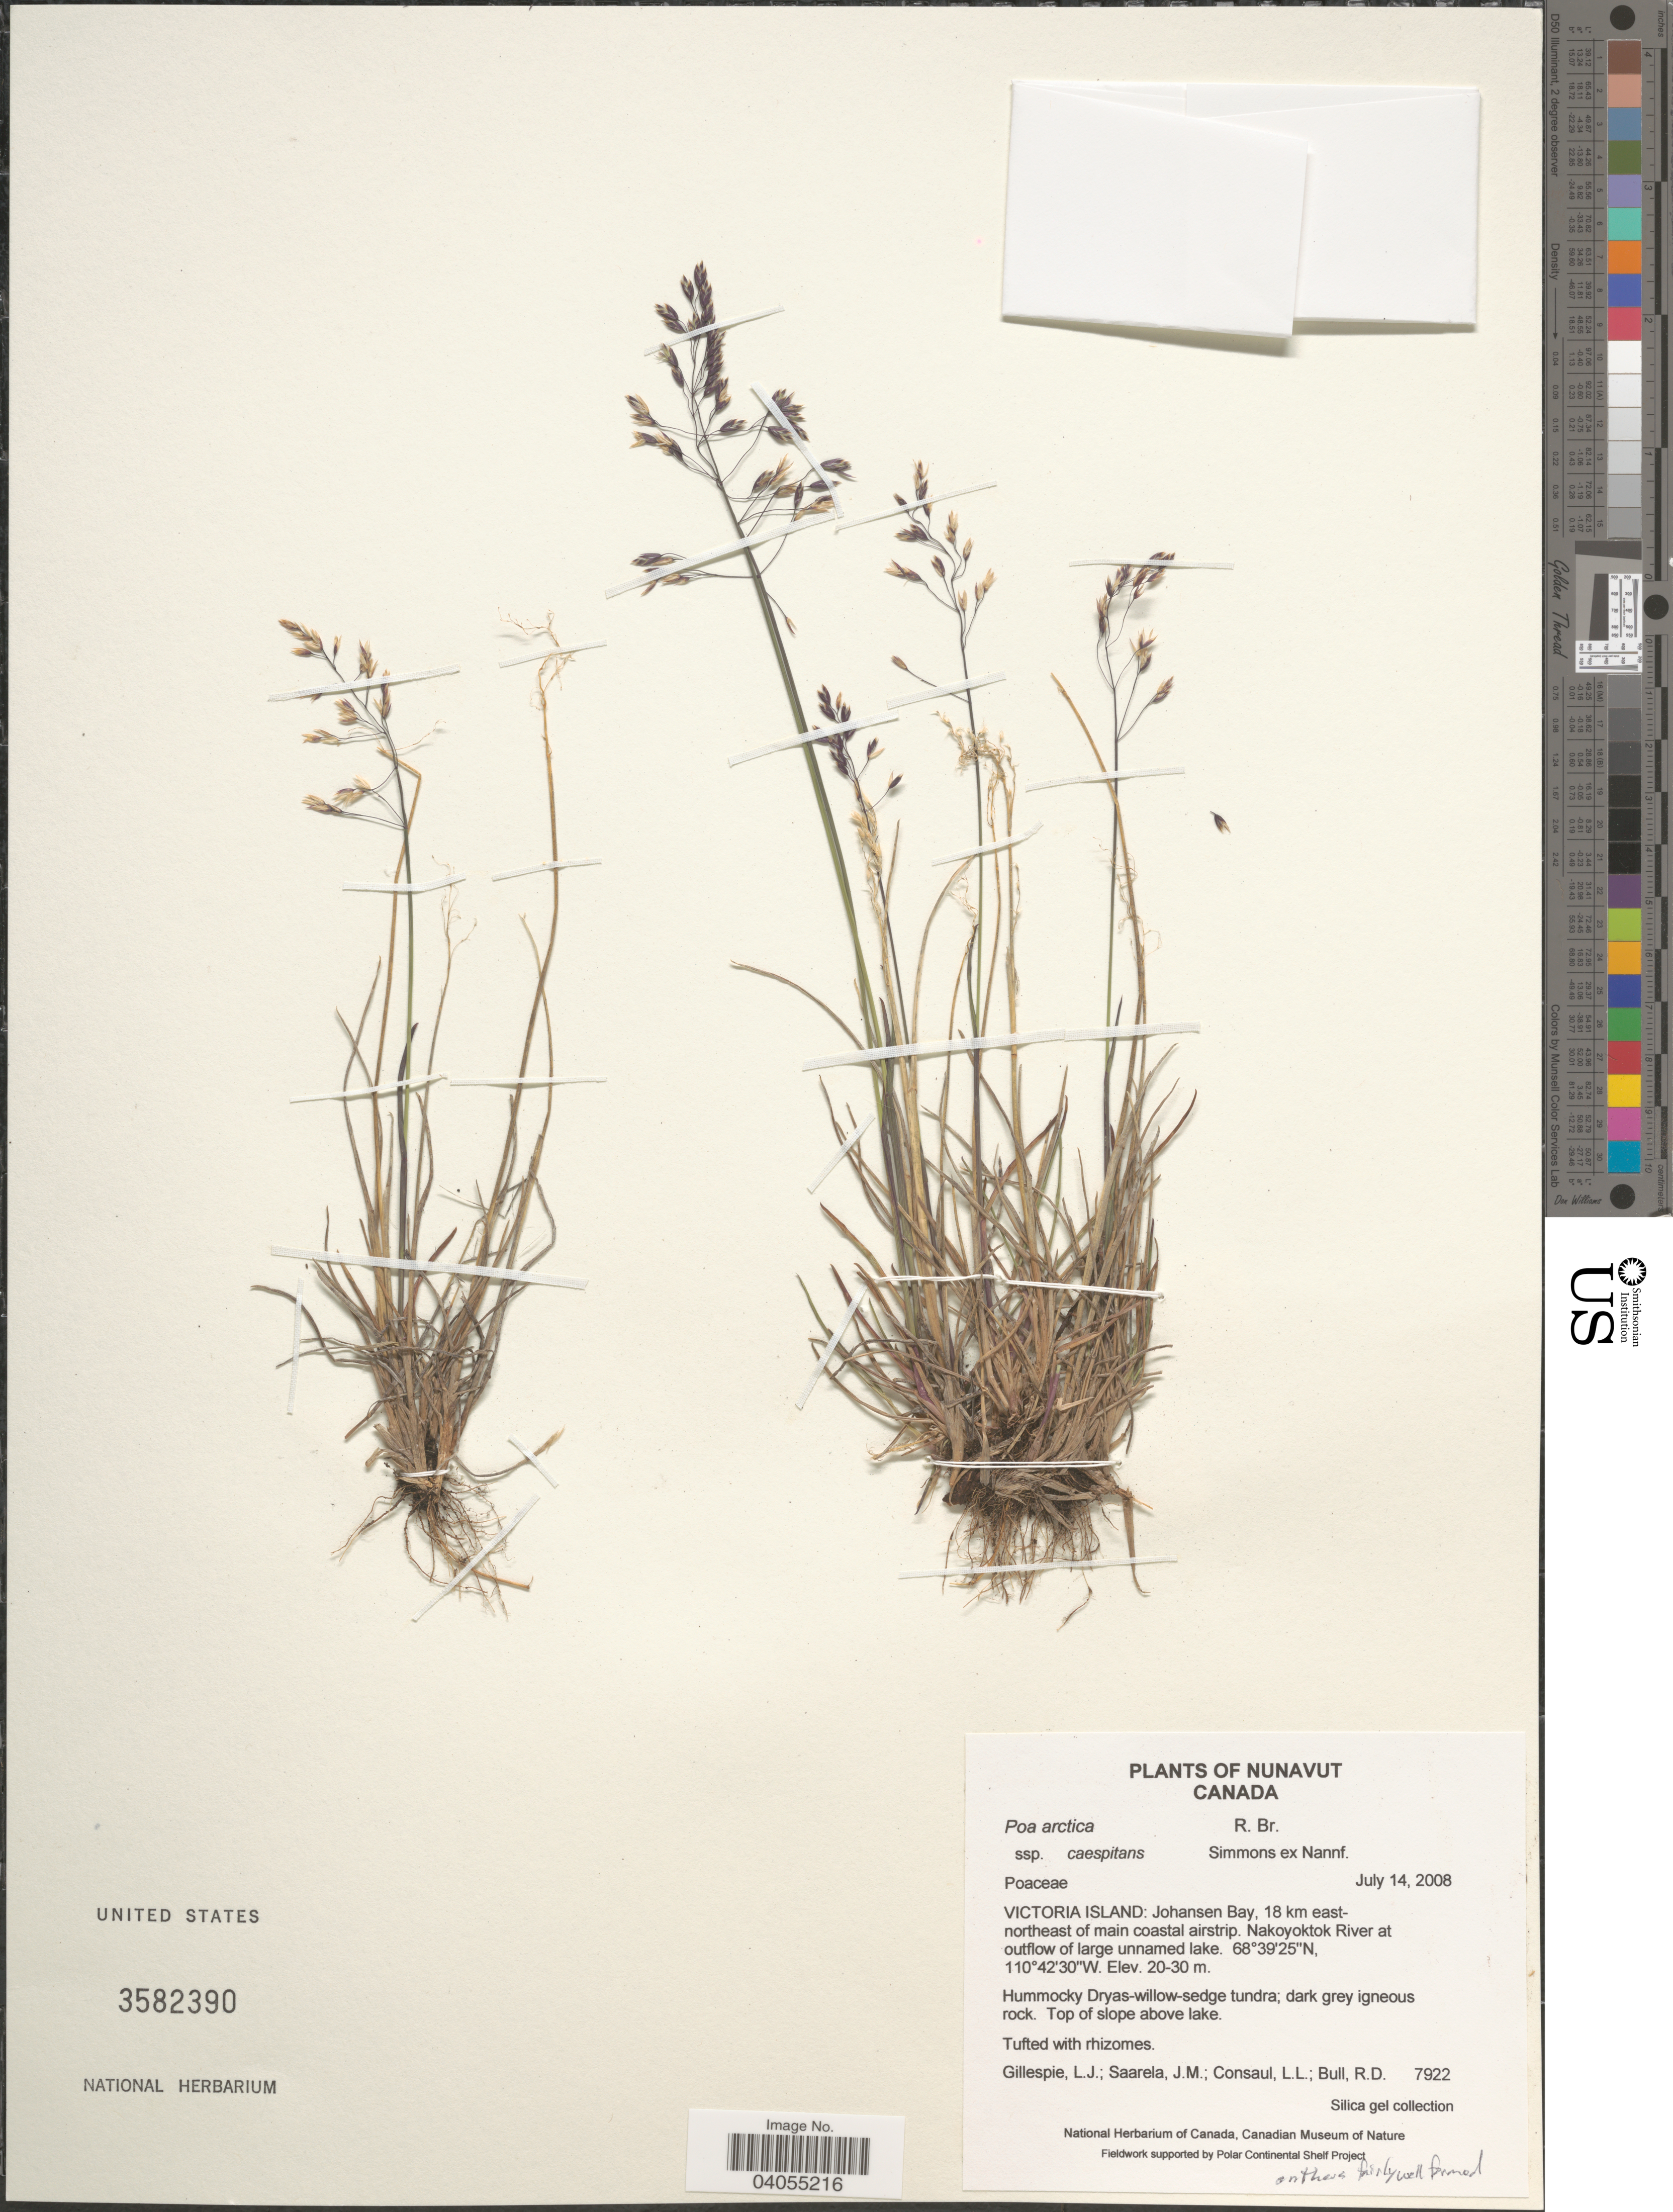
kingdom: Plantae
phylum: Tracheophyta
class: Liliopsida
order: Poales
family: Poaceae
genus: Poa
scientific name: Poa arctica subsp. caespitans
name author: Simmons ex Nannf.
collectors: L. Gillespie, J. Saarela, L. Consaul & R. Bull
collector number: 7922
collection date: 2008-07-14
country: Canada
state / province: Nunavut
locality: Victoria Island: Johansen Bay, 28 km east-northeast of main coastal airstrip. Nakoyoktok River at outflow of large unnamed lake. . Hummocky Dryas-willow-sedge tundra; dark grey igneous rock. Top of slope above lake.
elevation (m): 20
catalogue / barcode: US 3582390